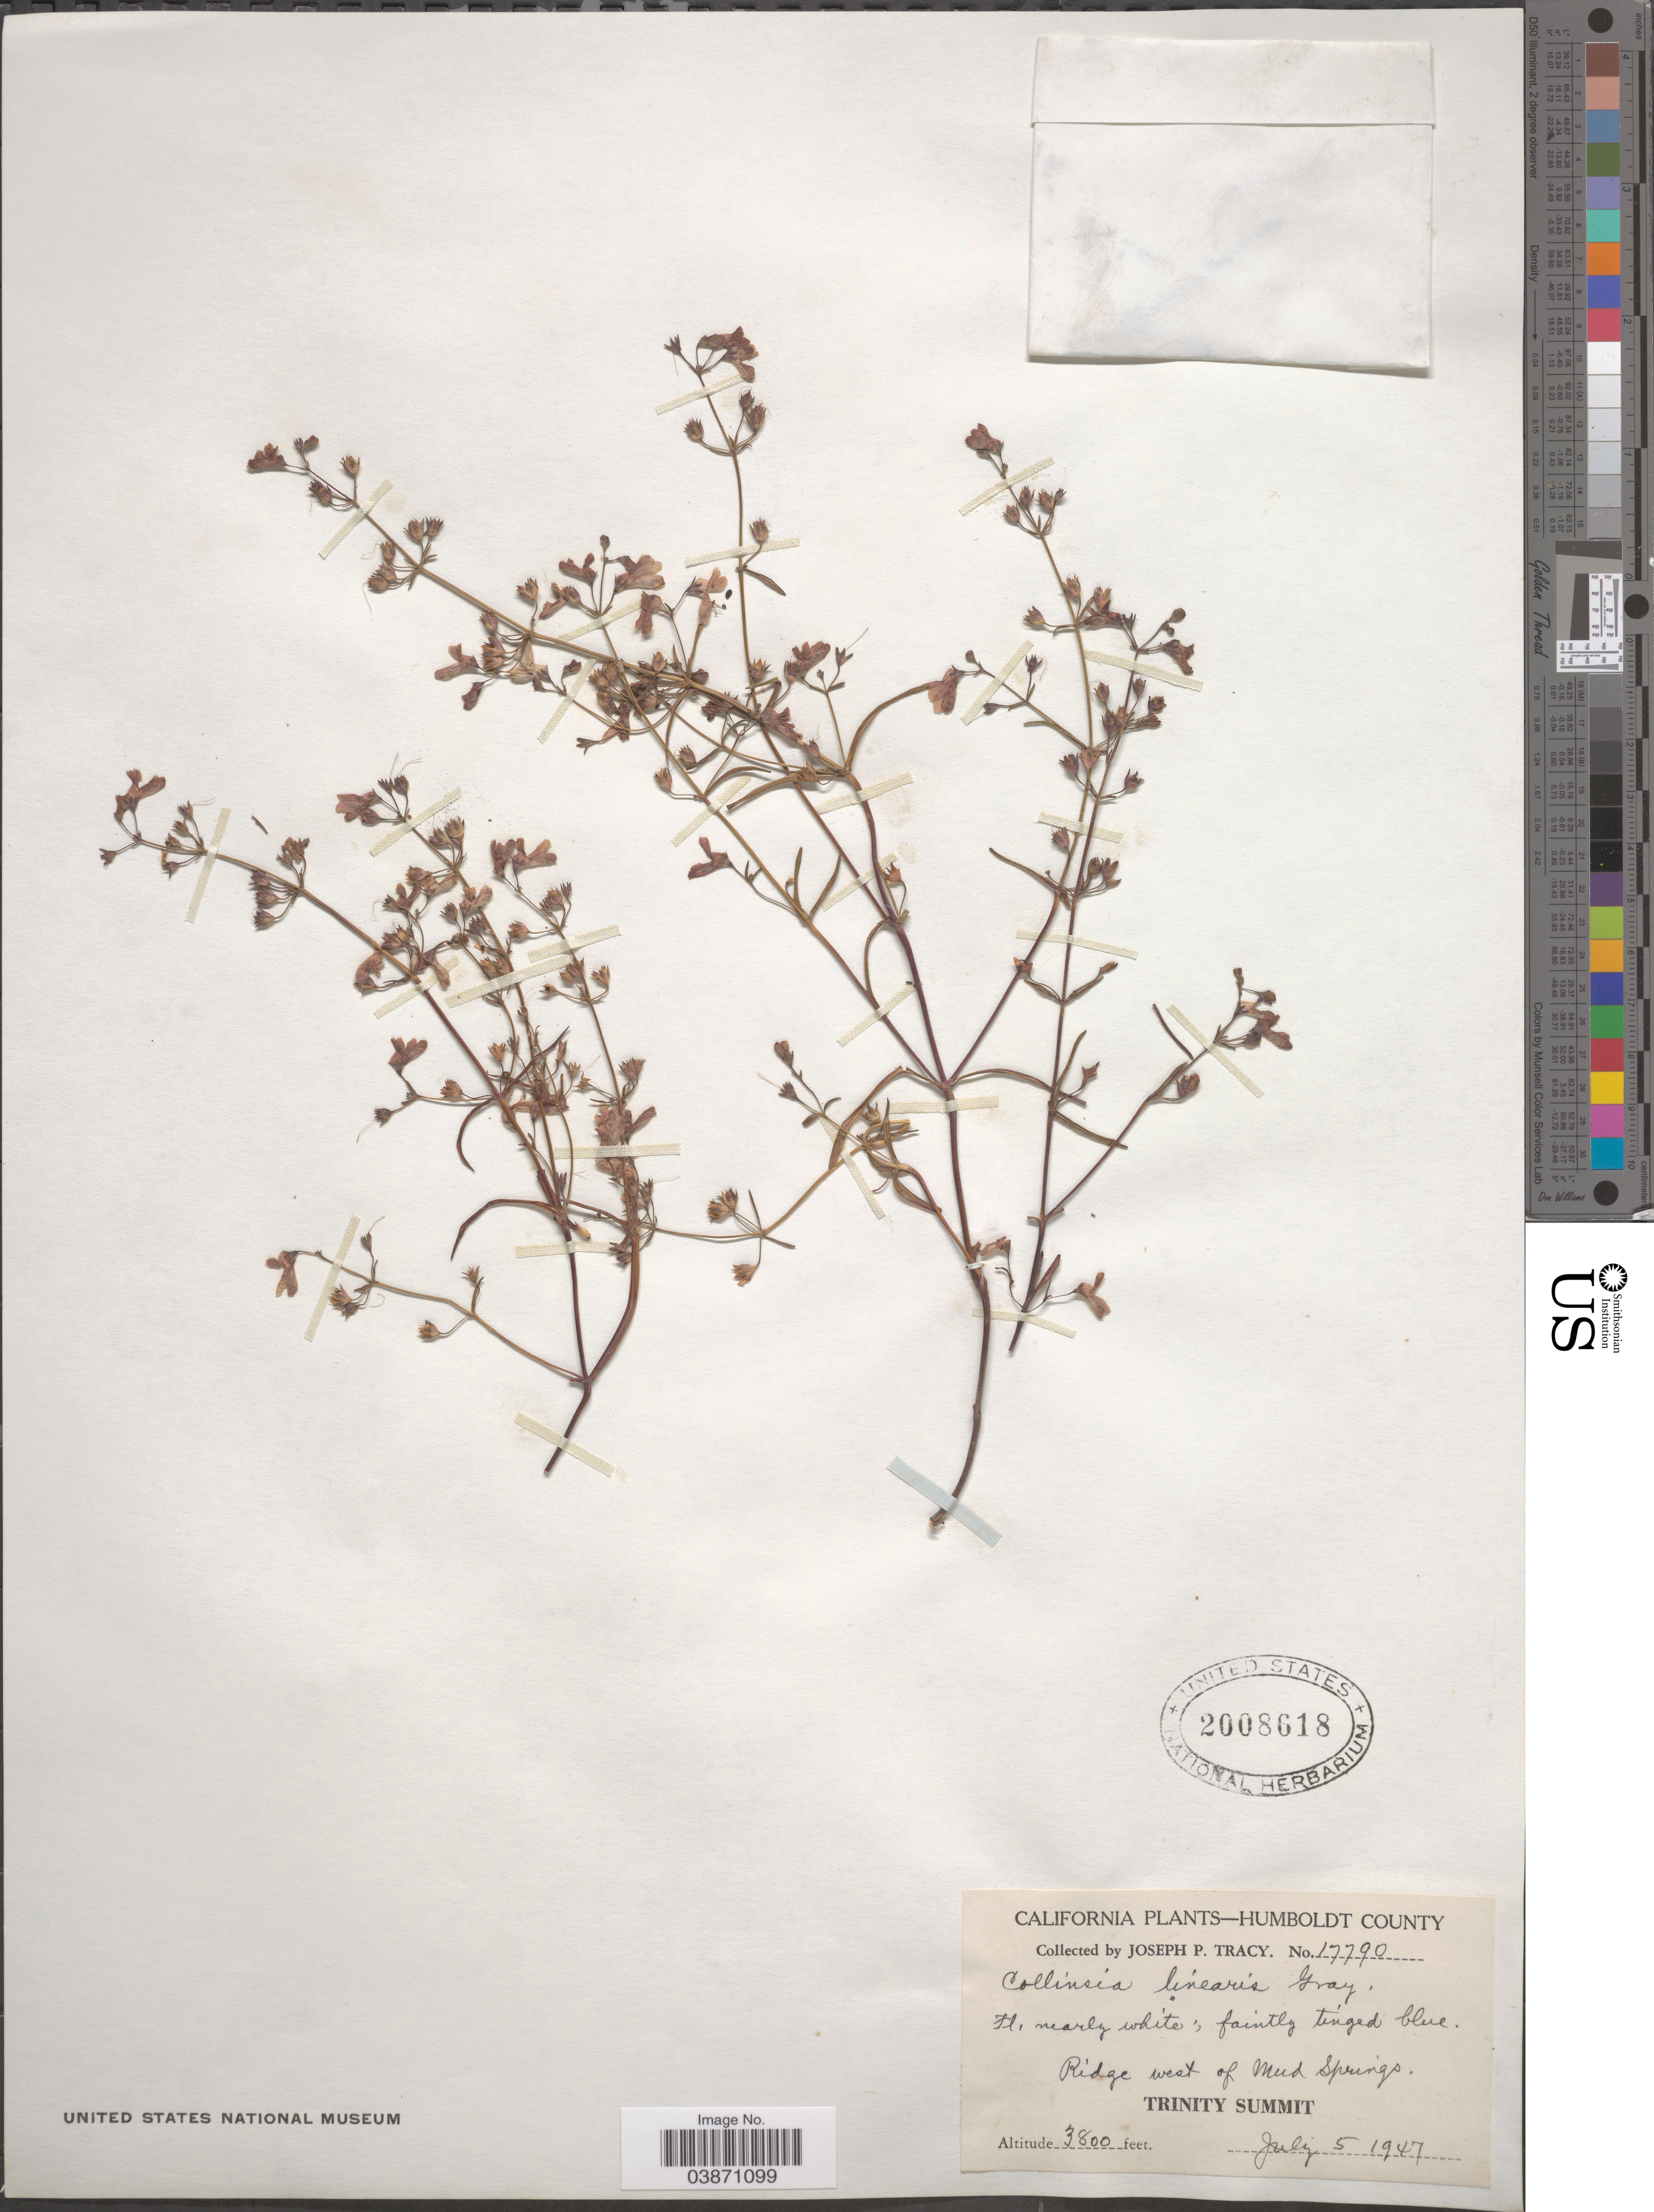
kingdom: Plantae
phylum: Tracheophyta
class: Magnoliopsida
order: Lamiales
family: Plantaginaceae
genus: Collinsia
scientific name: Collinsia linearis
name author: A. Gray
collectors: J. Tracy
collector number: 17790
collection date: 1947-07-05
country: United States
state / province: California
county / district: Humboldt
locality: Humboldt County. Ridge west of Mud Springs. Trinity Summit.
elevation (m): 1158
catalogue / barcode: US 2008618